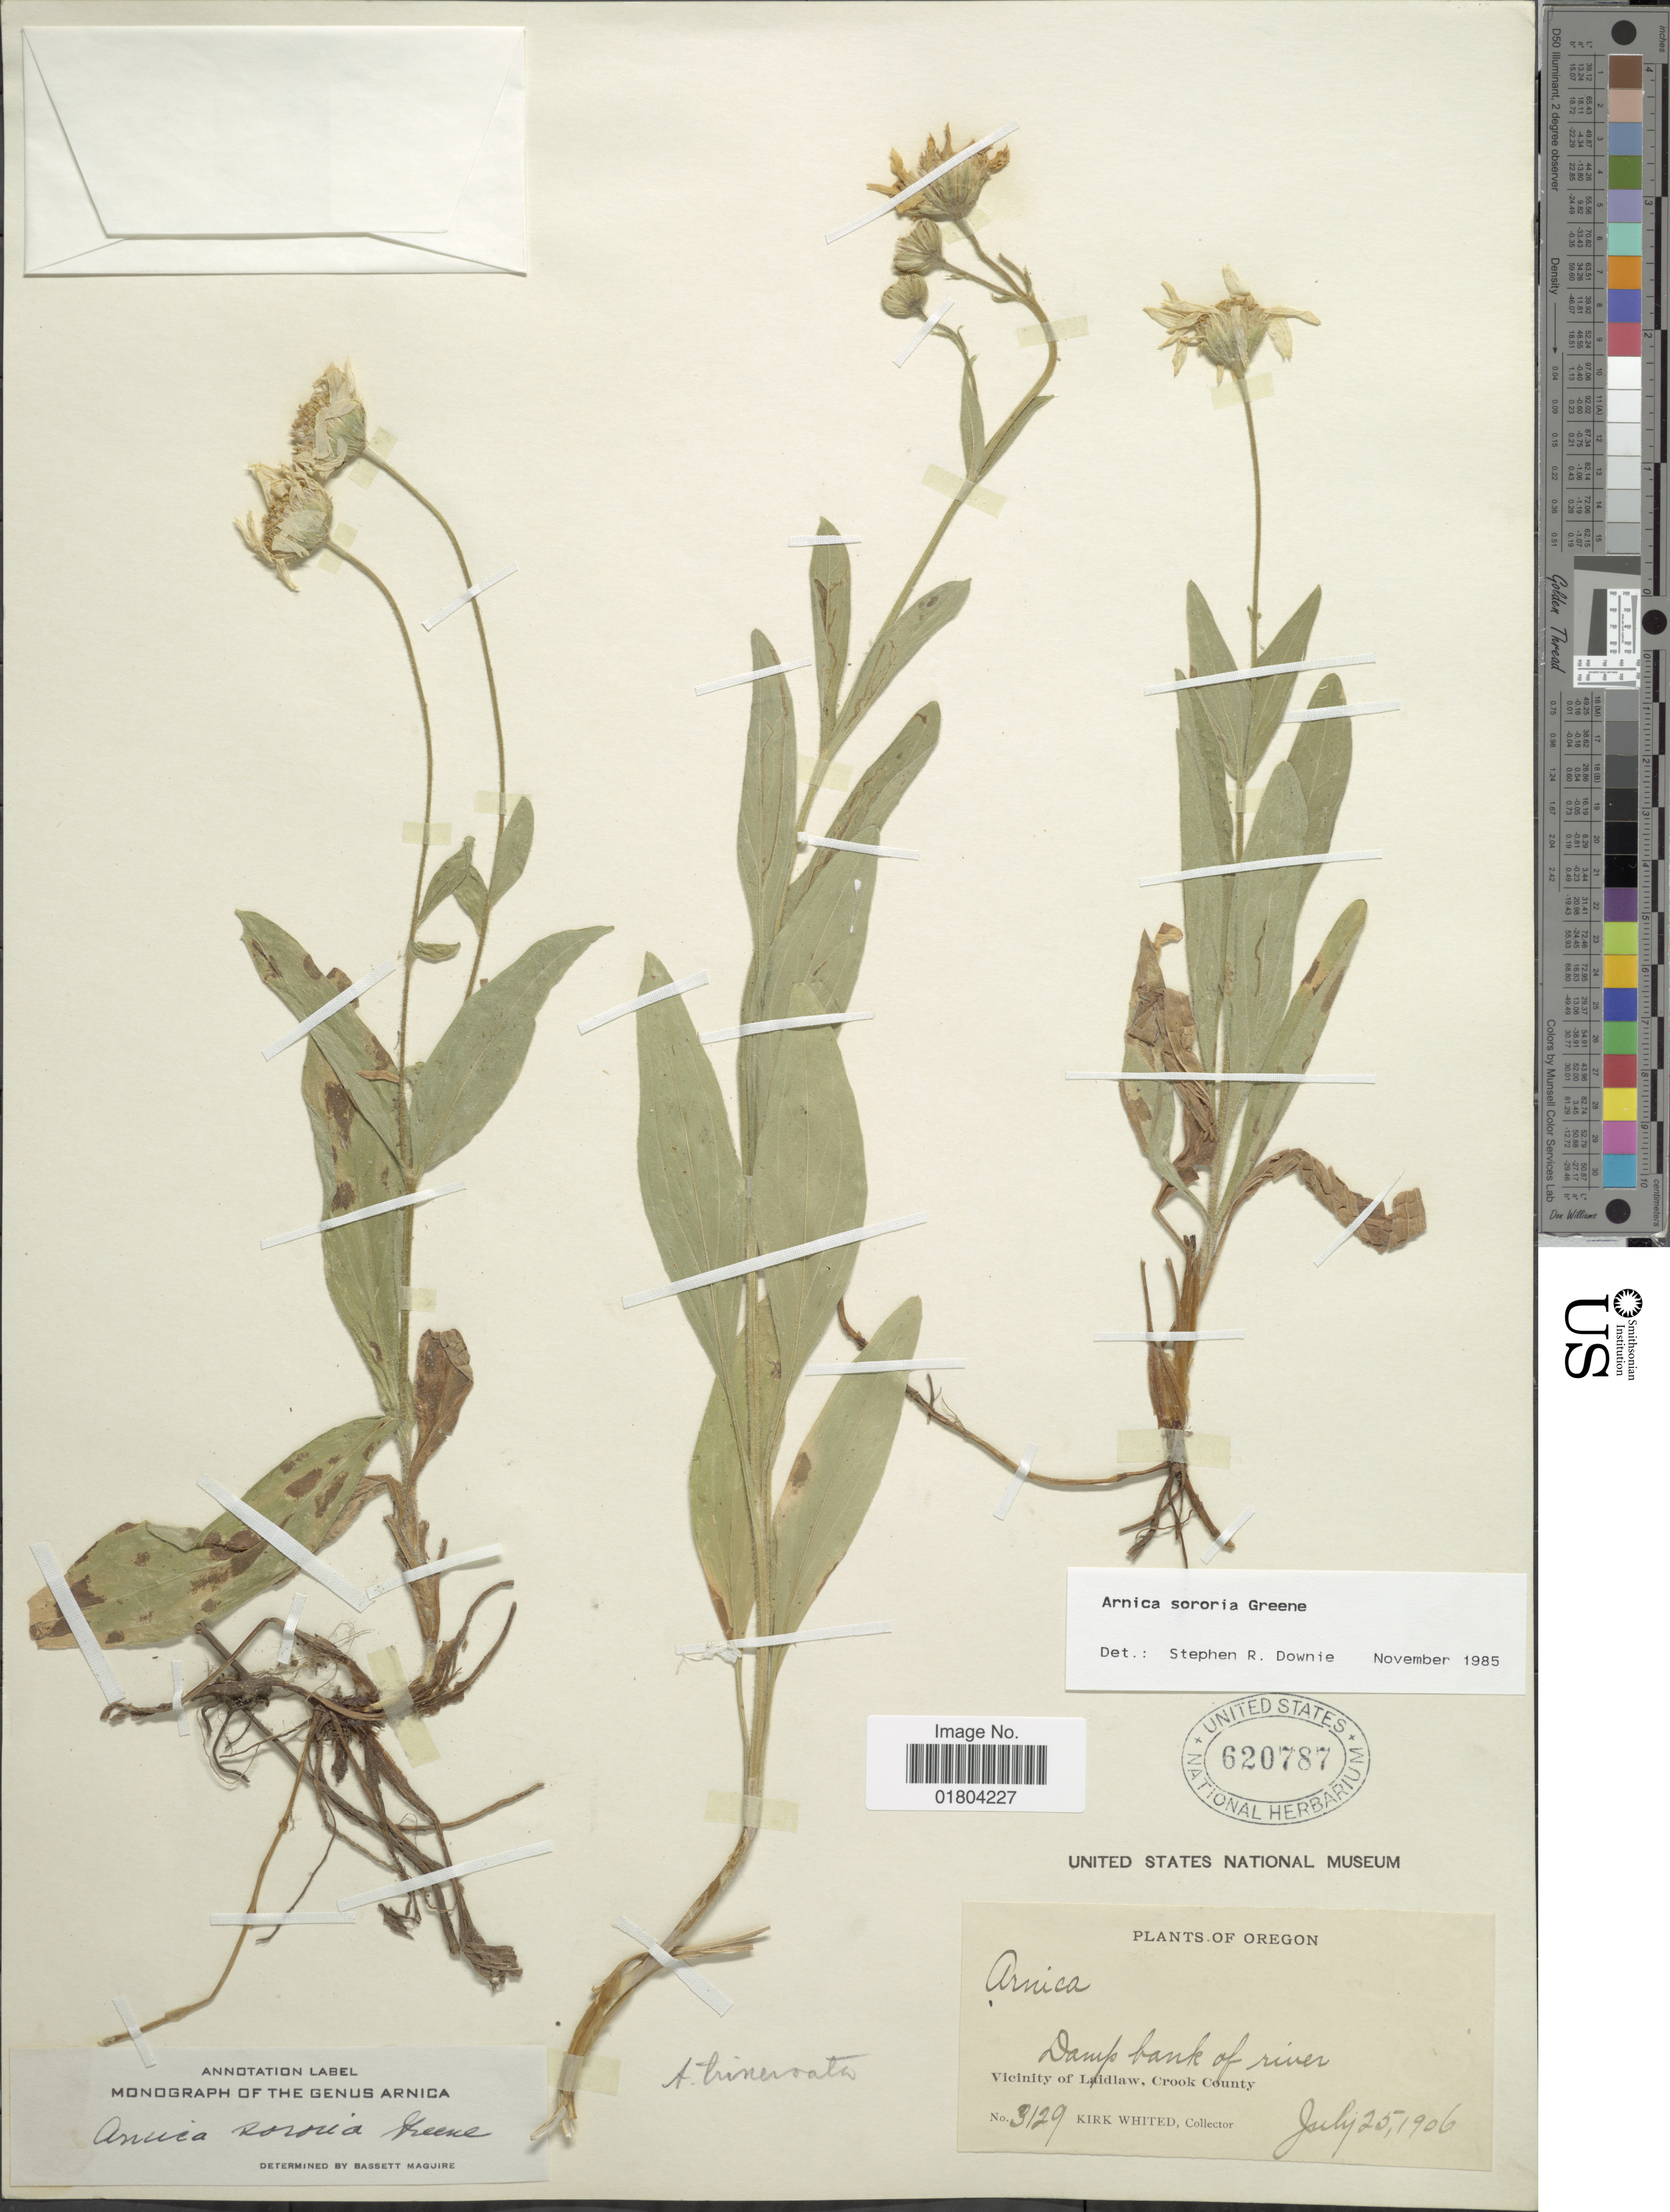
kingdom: Plantae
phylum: Tracheophyta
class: Magnoliopsida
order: Asterales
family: Asteraceae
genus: Arnica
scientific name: Arnica sororia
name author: Greene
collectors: K. Whited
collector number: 3129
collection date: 1906-07-25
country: United States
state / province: Oregon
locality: Damp bank of river, Vicinity of Laidlaw, Crook County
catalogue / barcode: US 620787